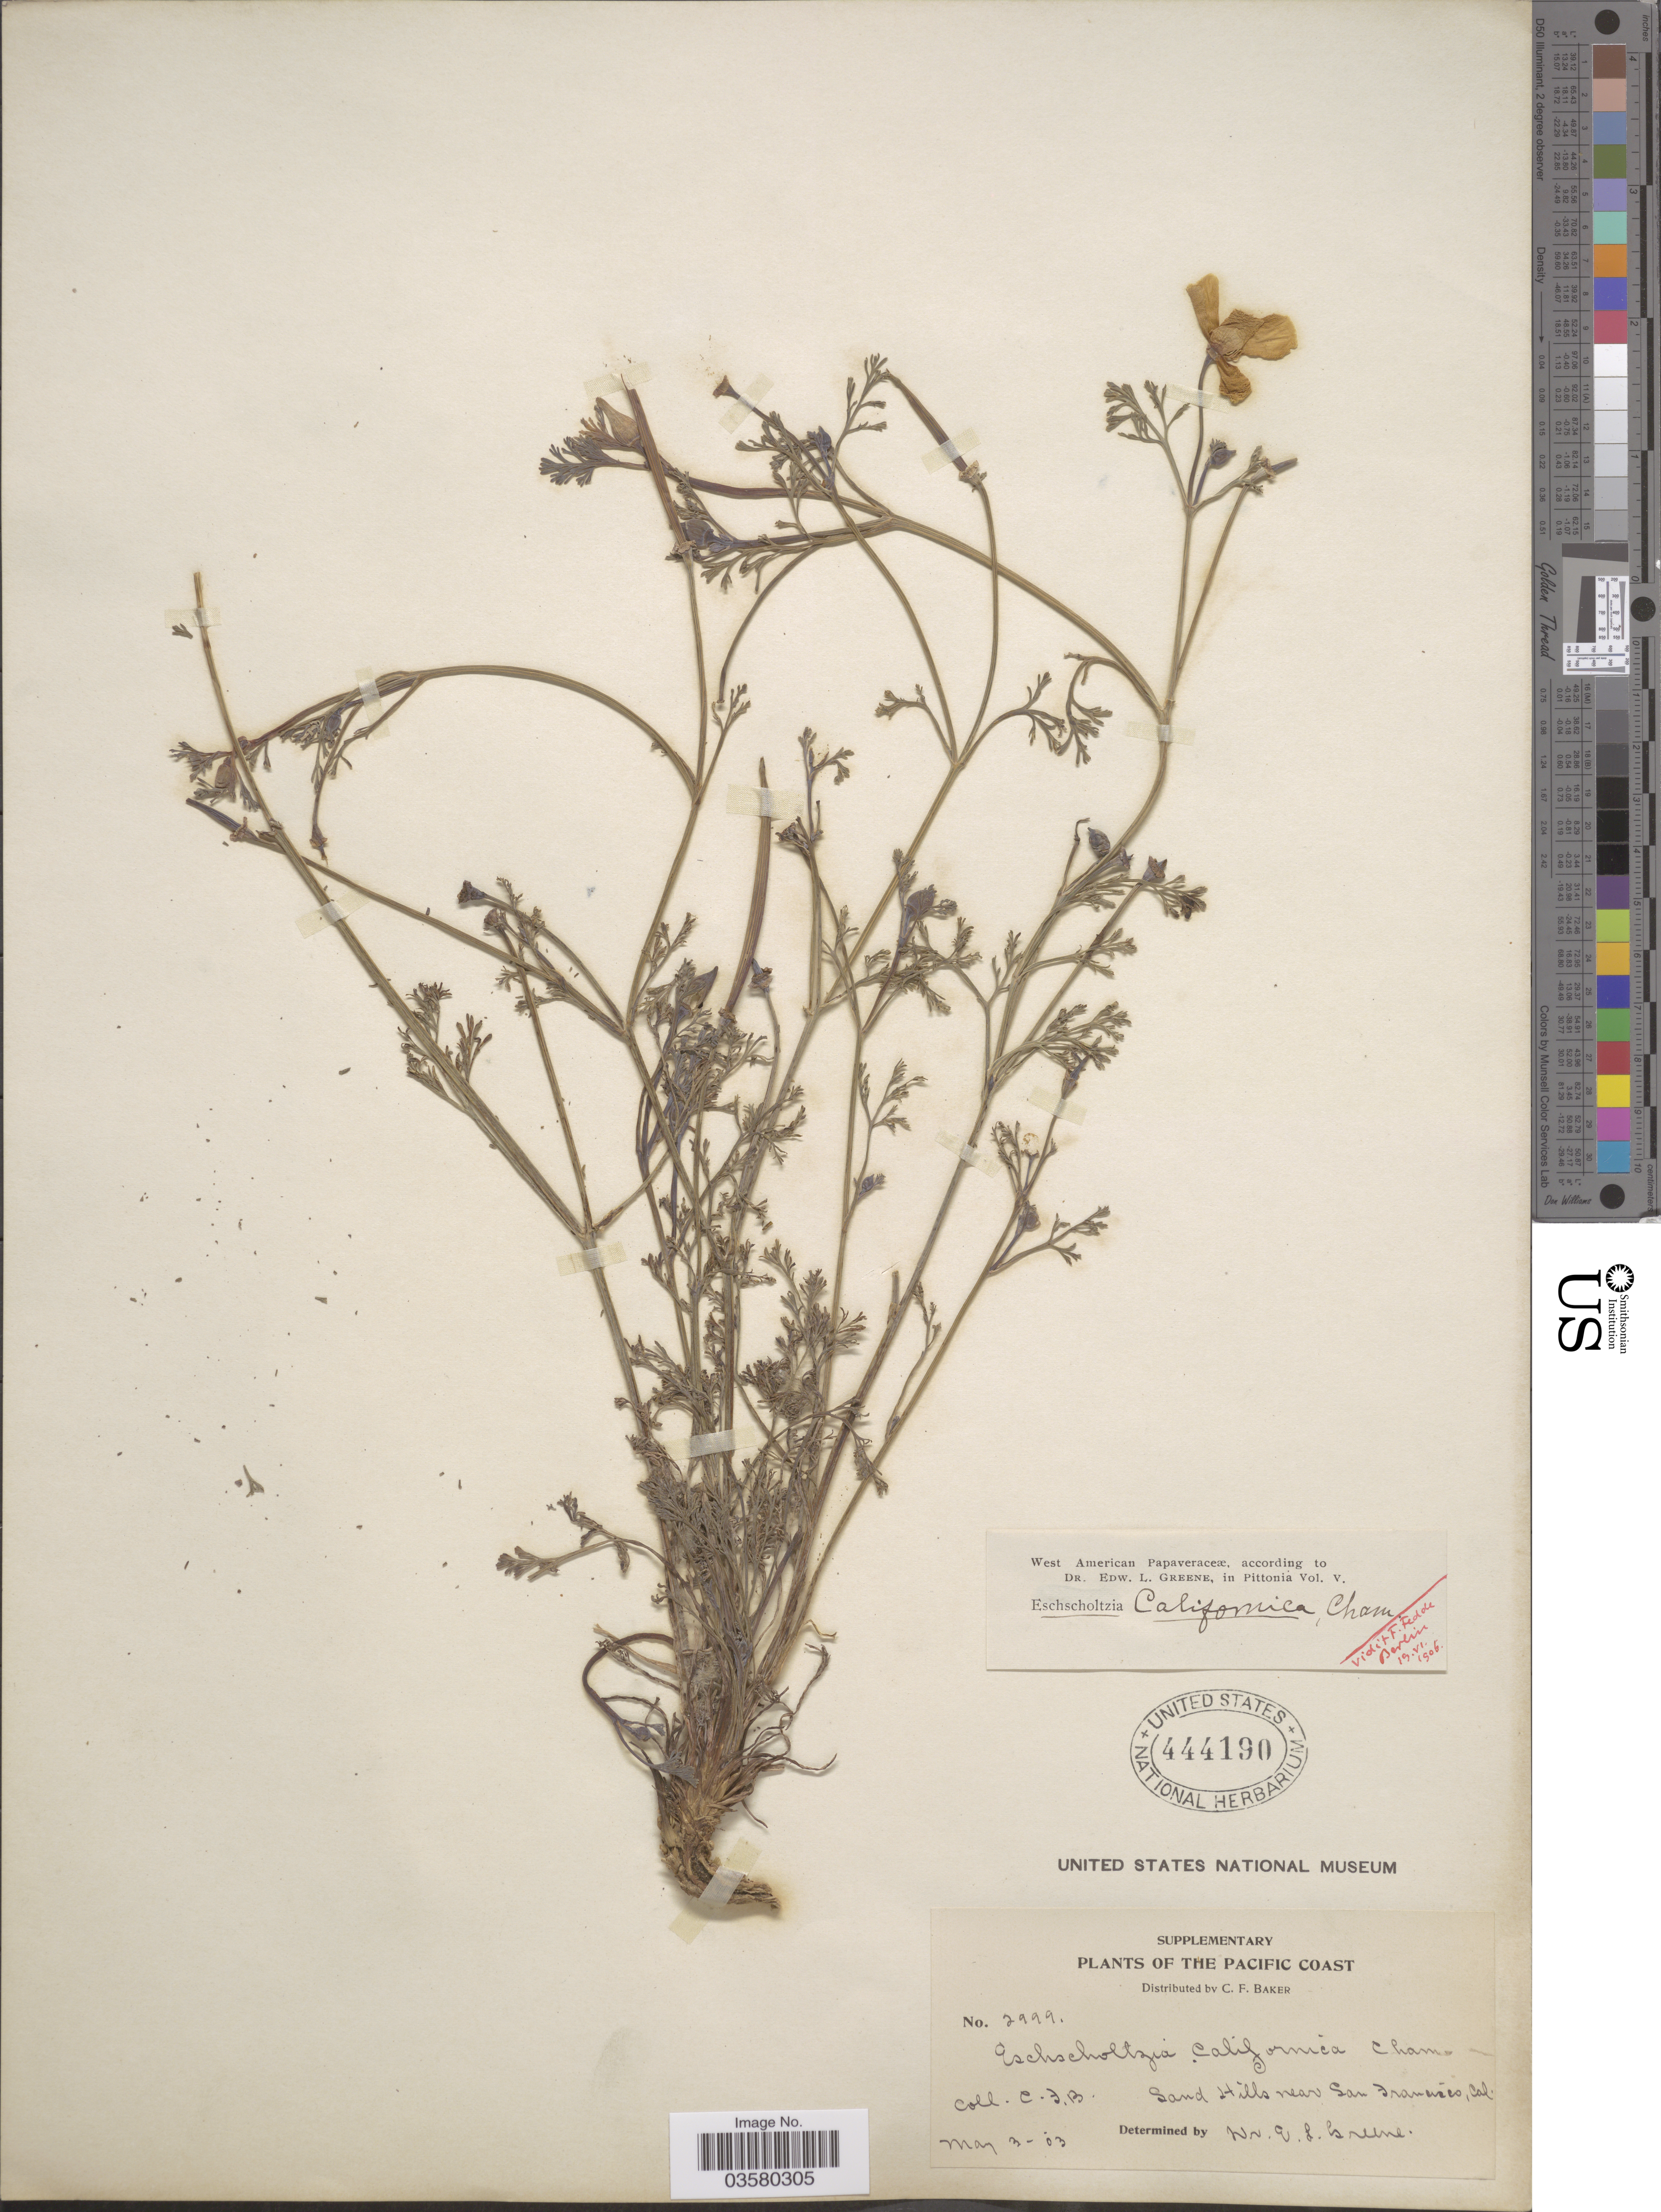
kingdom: Plantae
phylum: Tracheophyta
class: Magnoliopsida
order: Ranunculales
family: Papaveraceae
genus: Eschscholzia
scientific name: Eschscholzia californica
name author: Cham.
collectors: C. F. Baker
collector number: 2999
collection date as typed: Transcribed d/m/y: 3/5/3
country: United States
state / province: California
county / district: San Francisco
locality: The Pacific Coast. Sand Hills near San Francisco.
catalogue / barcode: US 444190